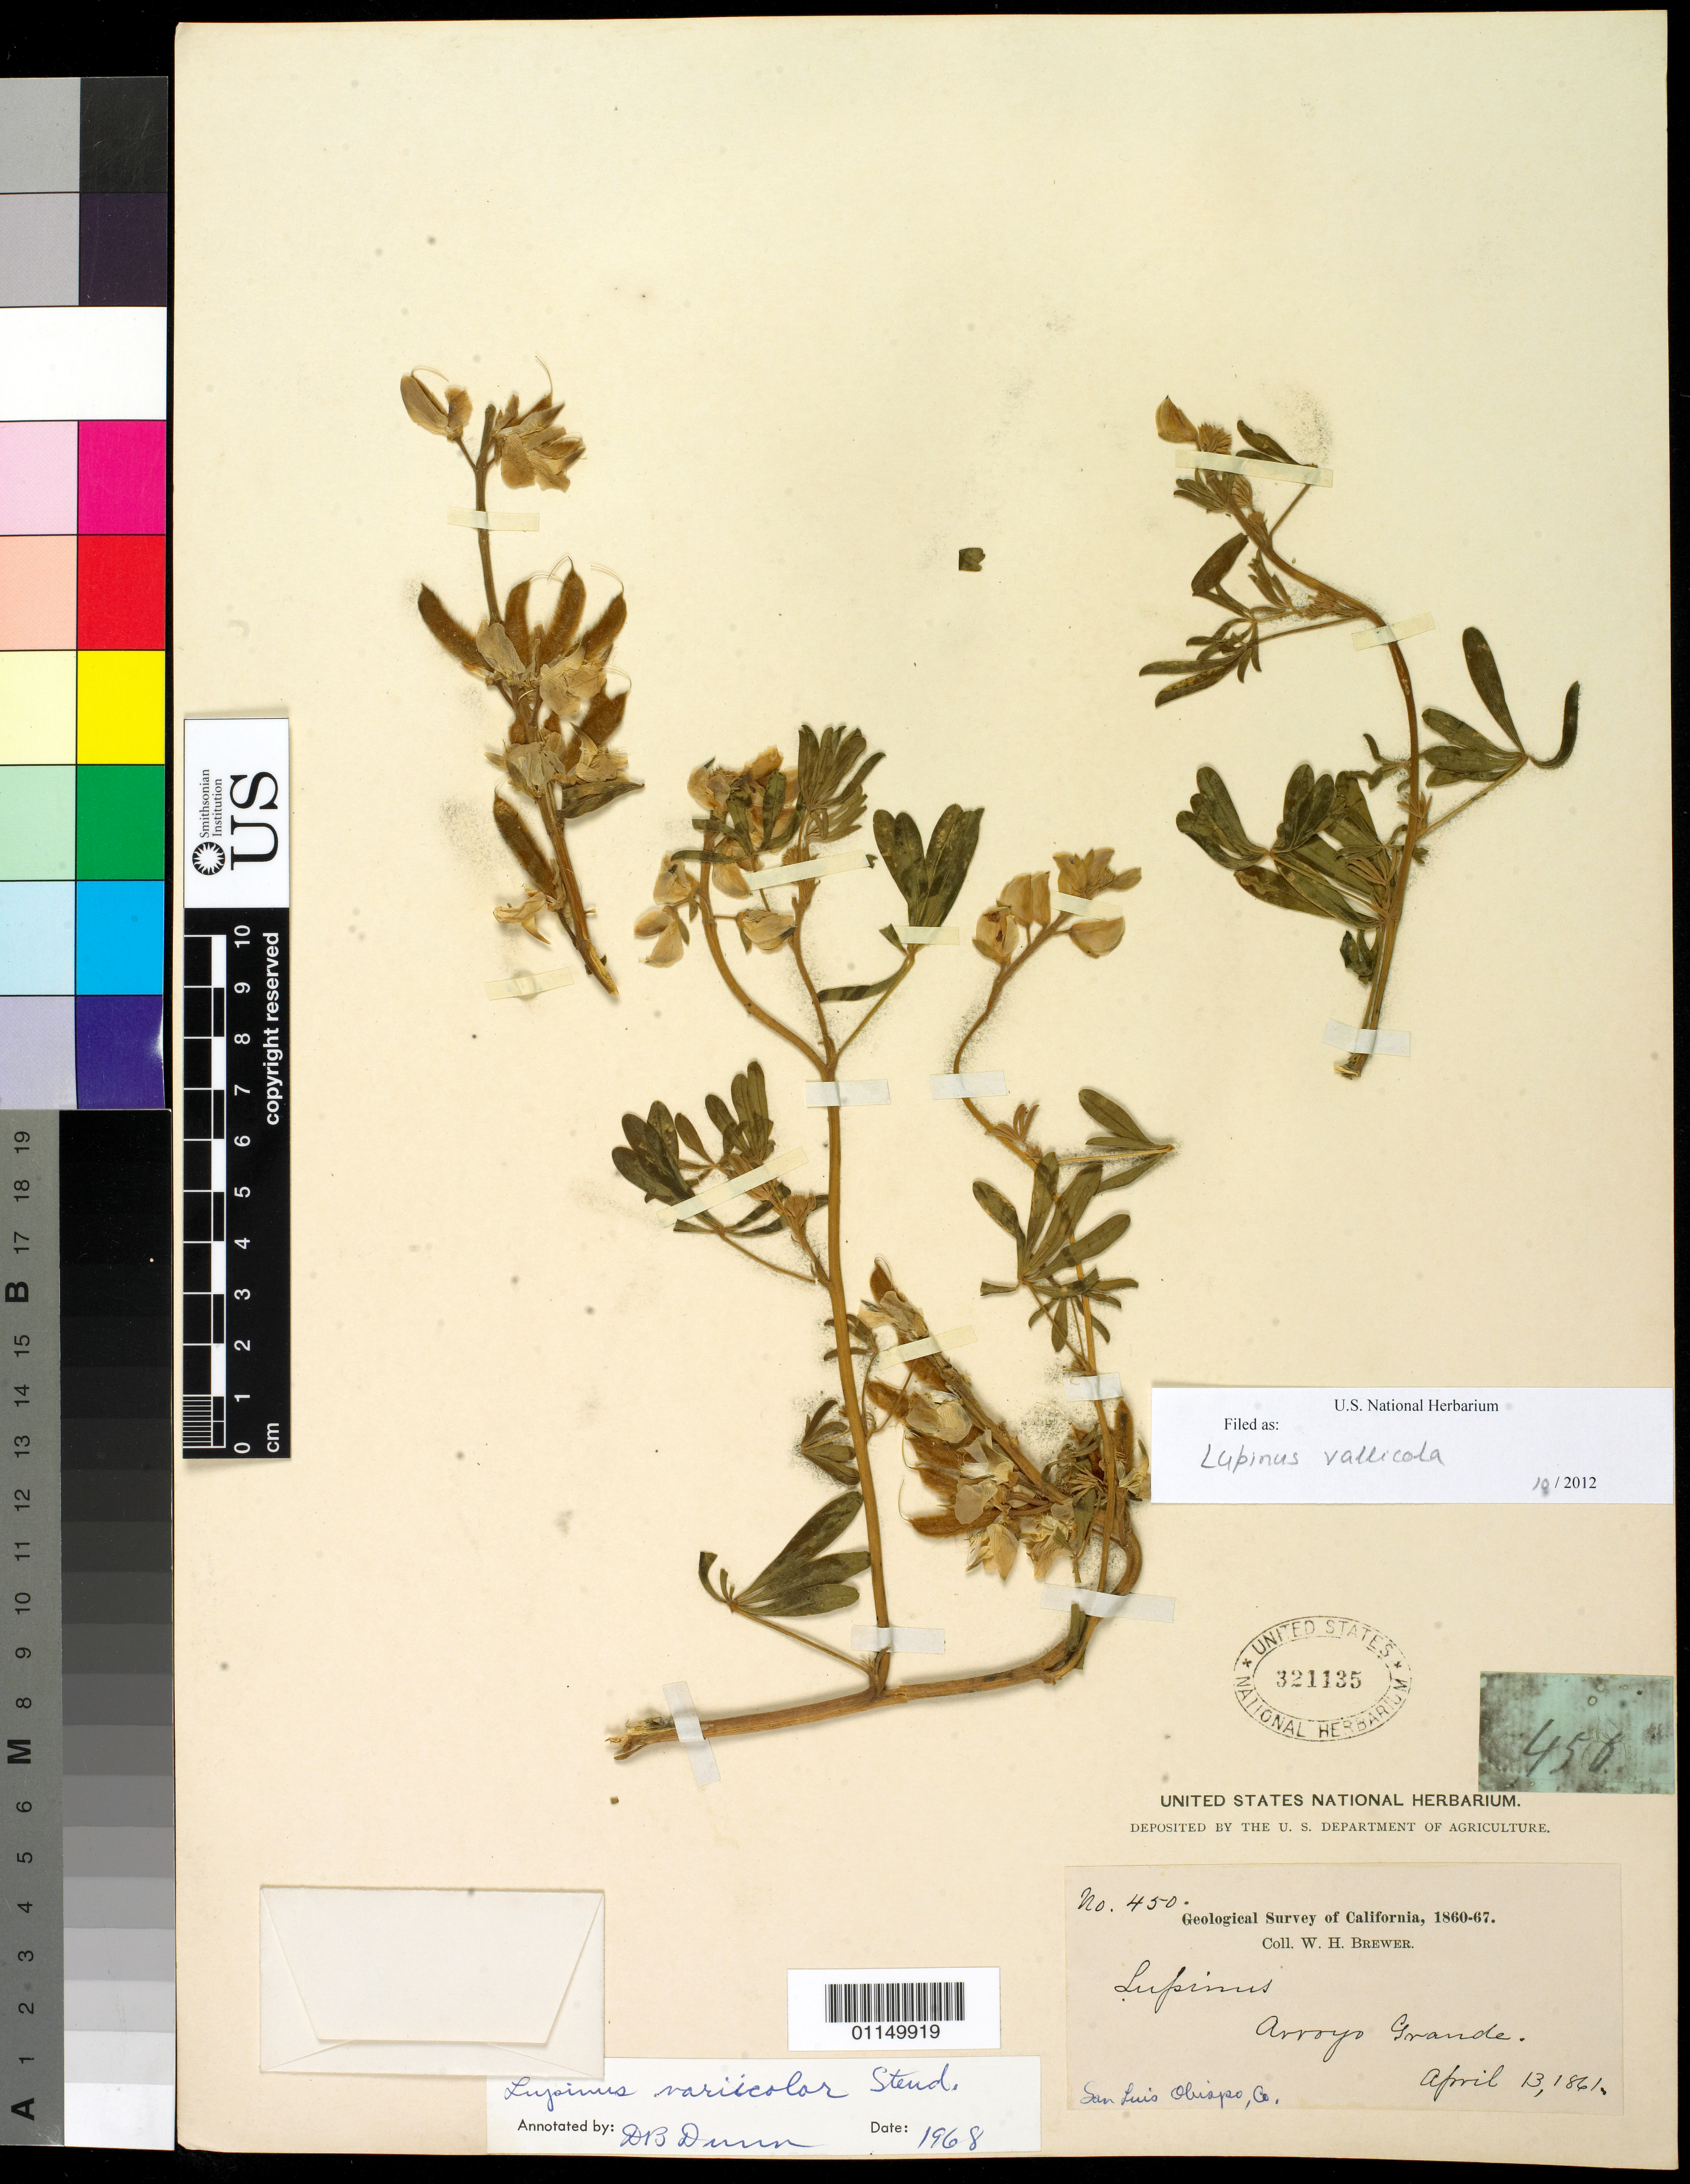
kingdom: Plantae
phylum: Tracheophyta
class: Magnoliopsida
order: Fabales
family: Fabaceae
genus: Lupinus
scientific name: Lupinus vallicola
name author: A. Heller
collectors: W. H. Brewer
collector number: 450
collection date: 1861-04-13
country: United States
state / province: California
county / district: San Luis Obispo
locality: Arroyo Grande.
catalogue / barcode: US 321135